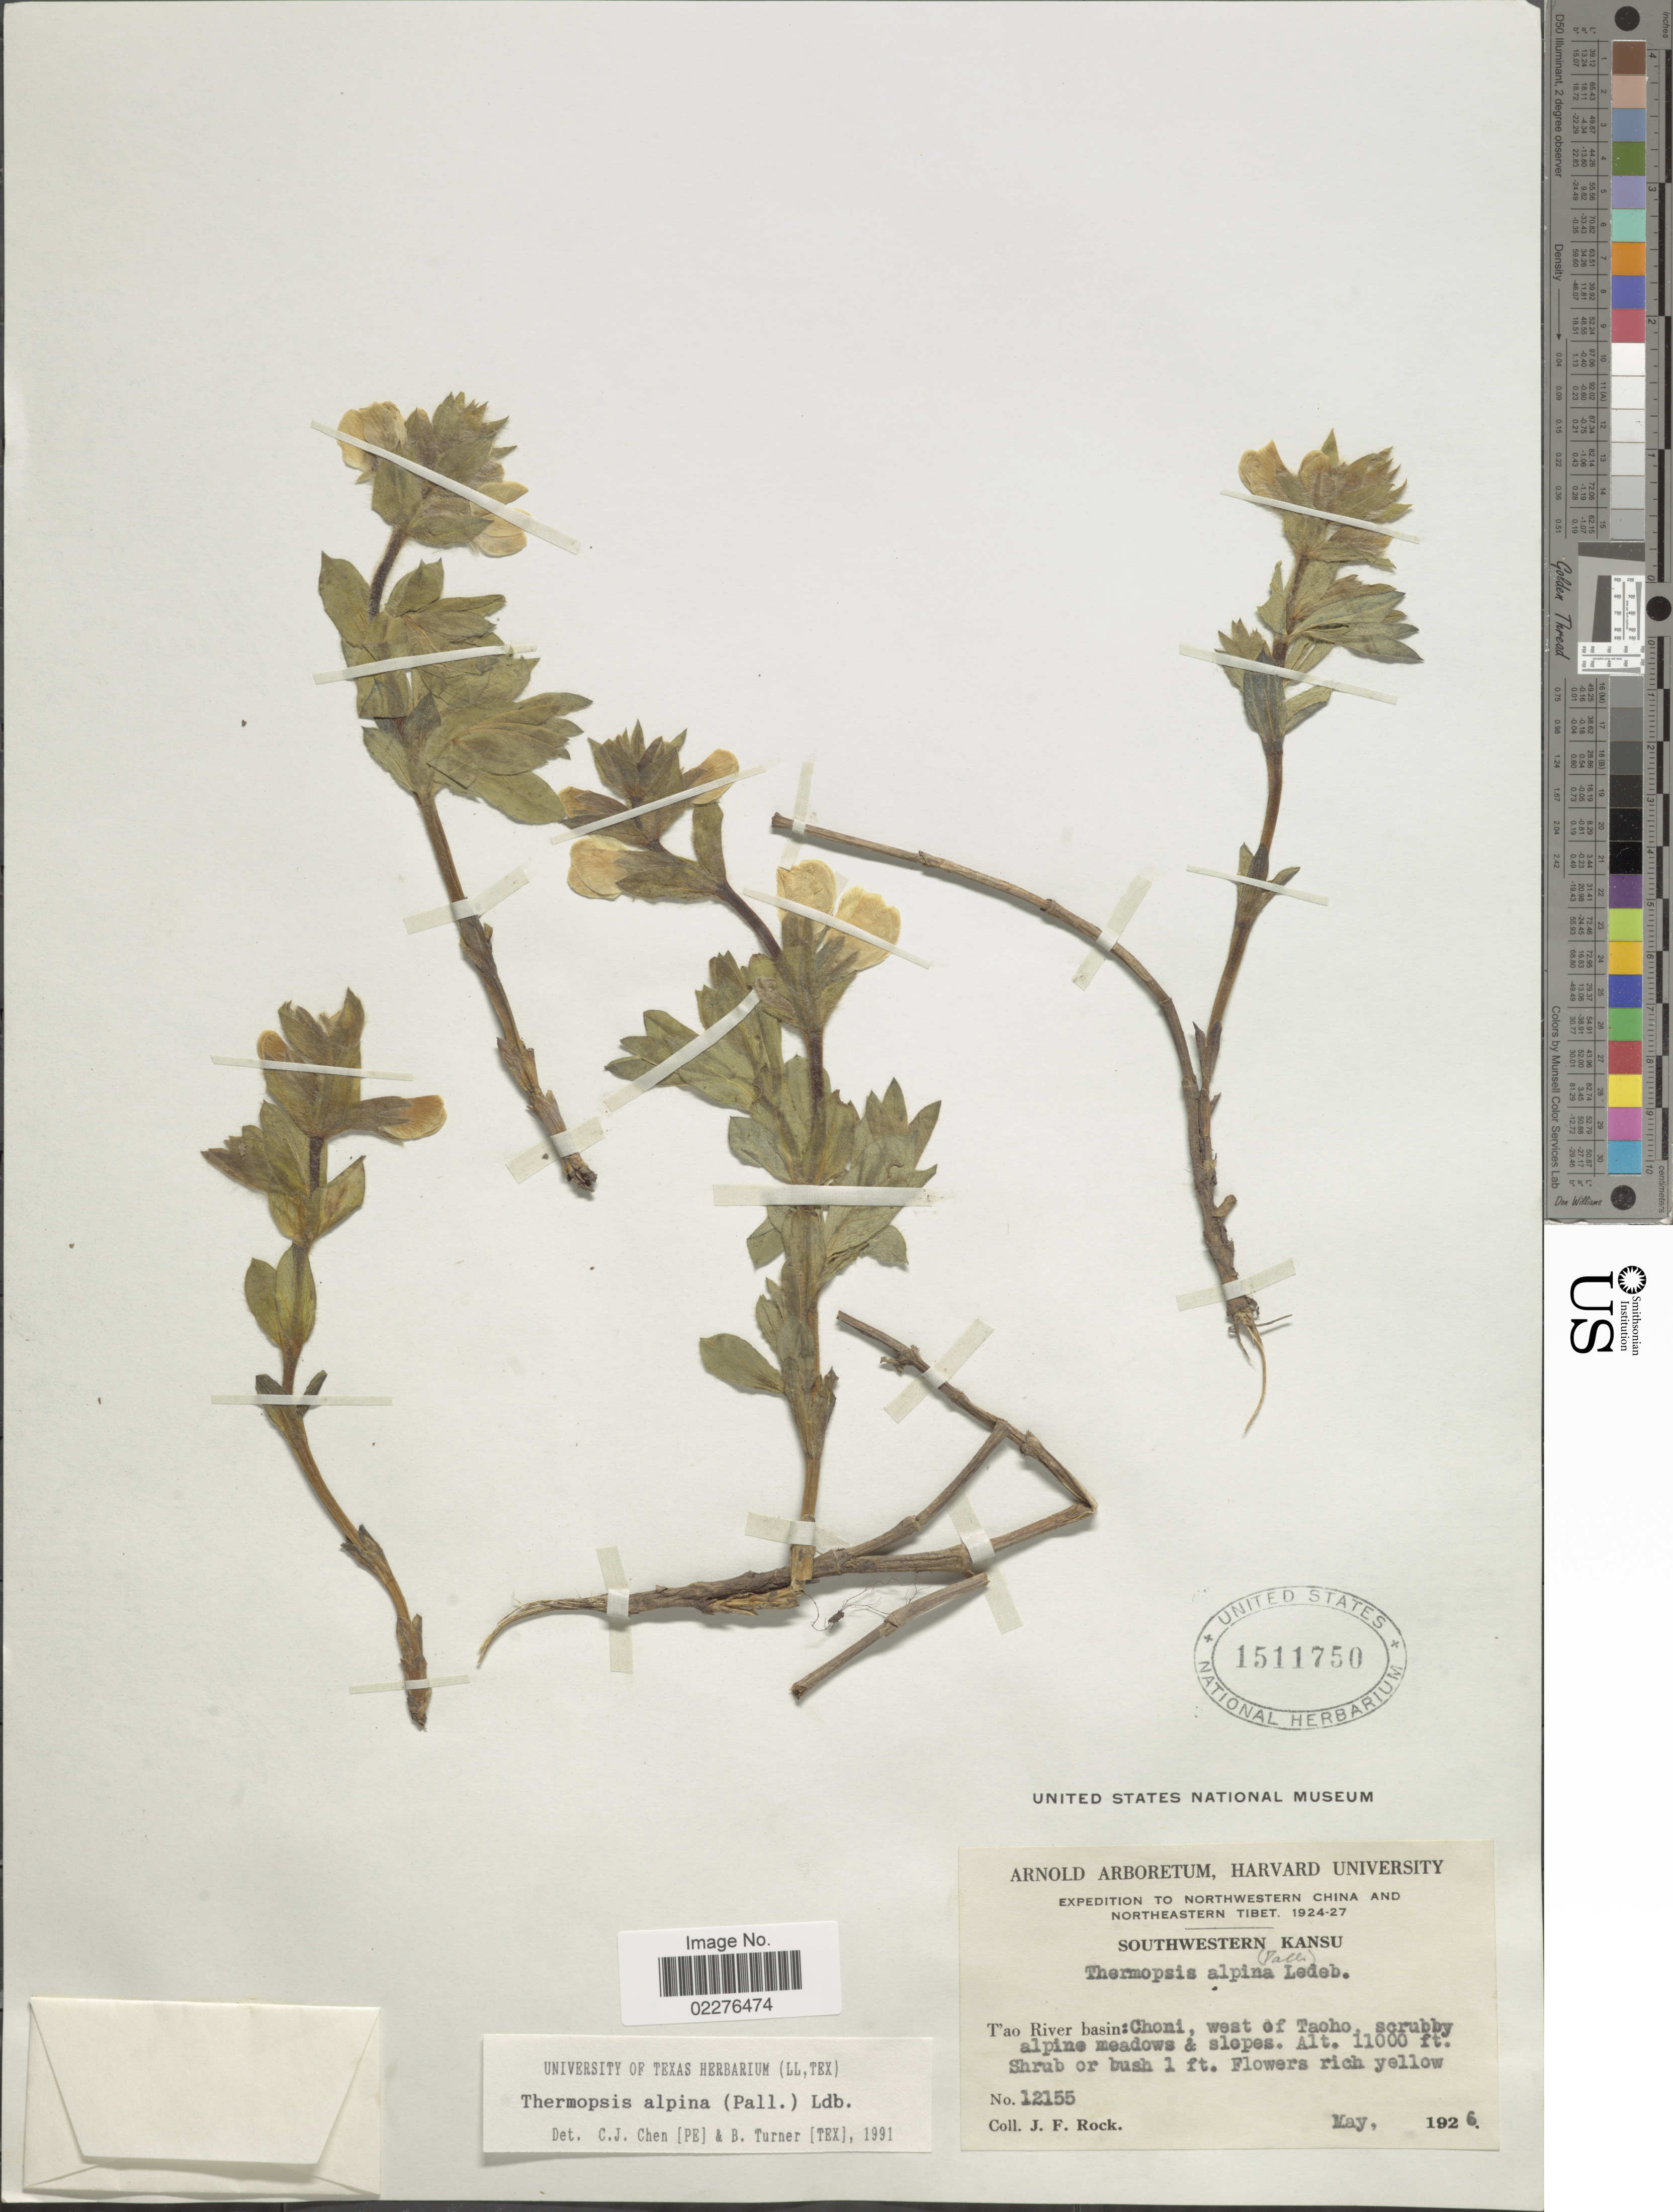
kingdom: Plantae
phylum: Tracheophyta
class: Magnoliopsida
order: Fabales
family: Fabaceae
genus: Thermopsis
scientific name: Thermopsis alpina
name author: (Pall.) Ledeb.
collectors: J. Rock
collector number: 12155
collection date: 1926-05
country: China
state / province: Gansu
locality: Northwestern China and Northeastern Tibet, Southwestern Kansu, T'ao River basin: Choni, west of Taoho, scrubby alpine meadows & slopes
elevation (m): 3353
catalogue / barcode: US 1511750